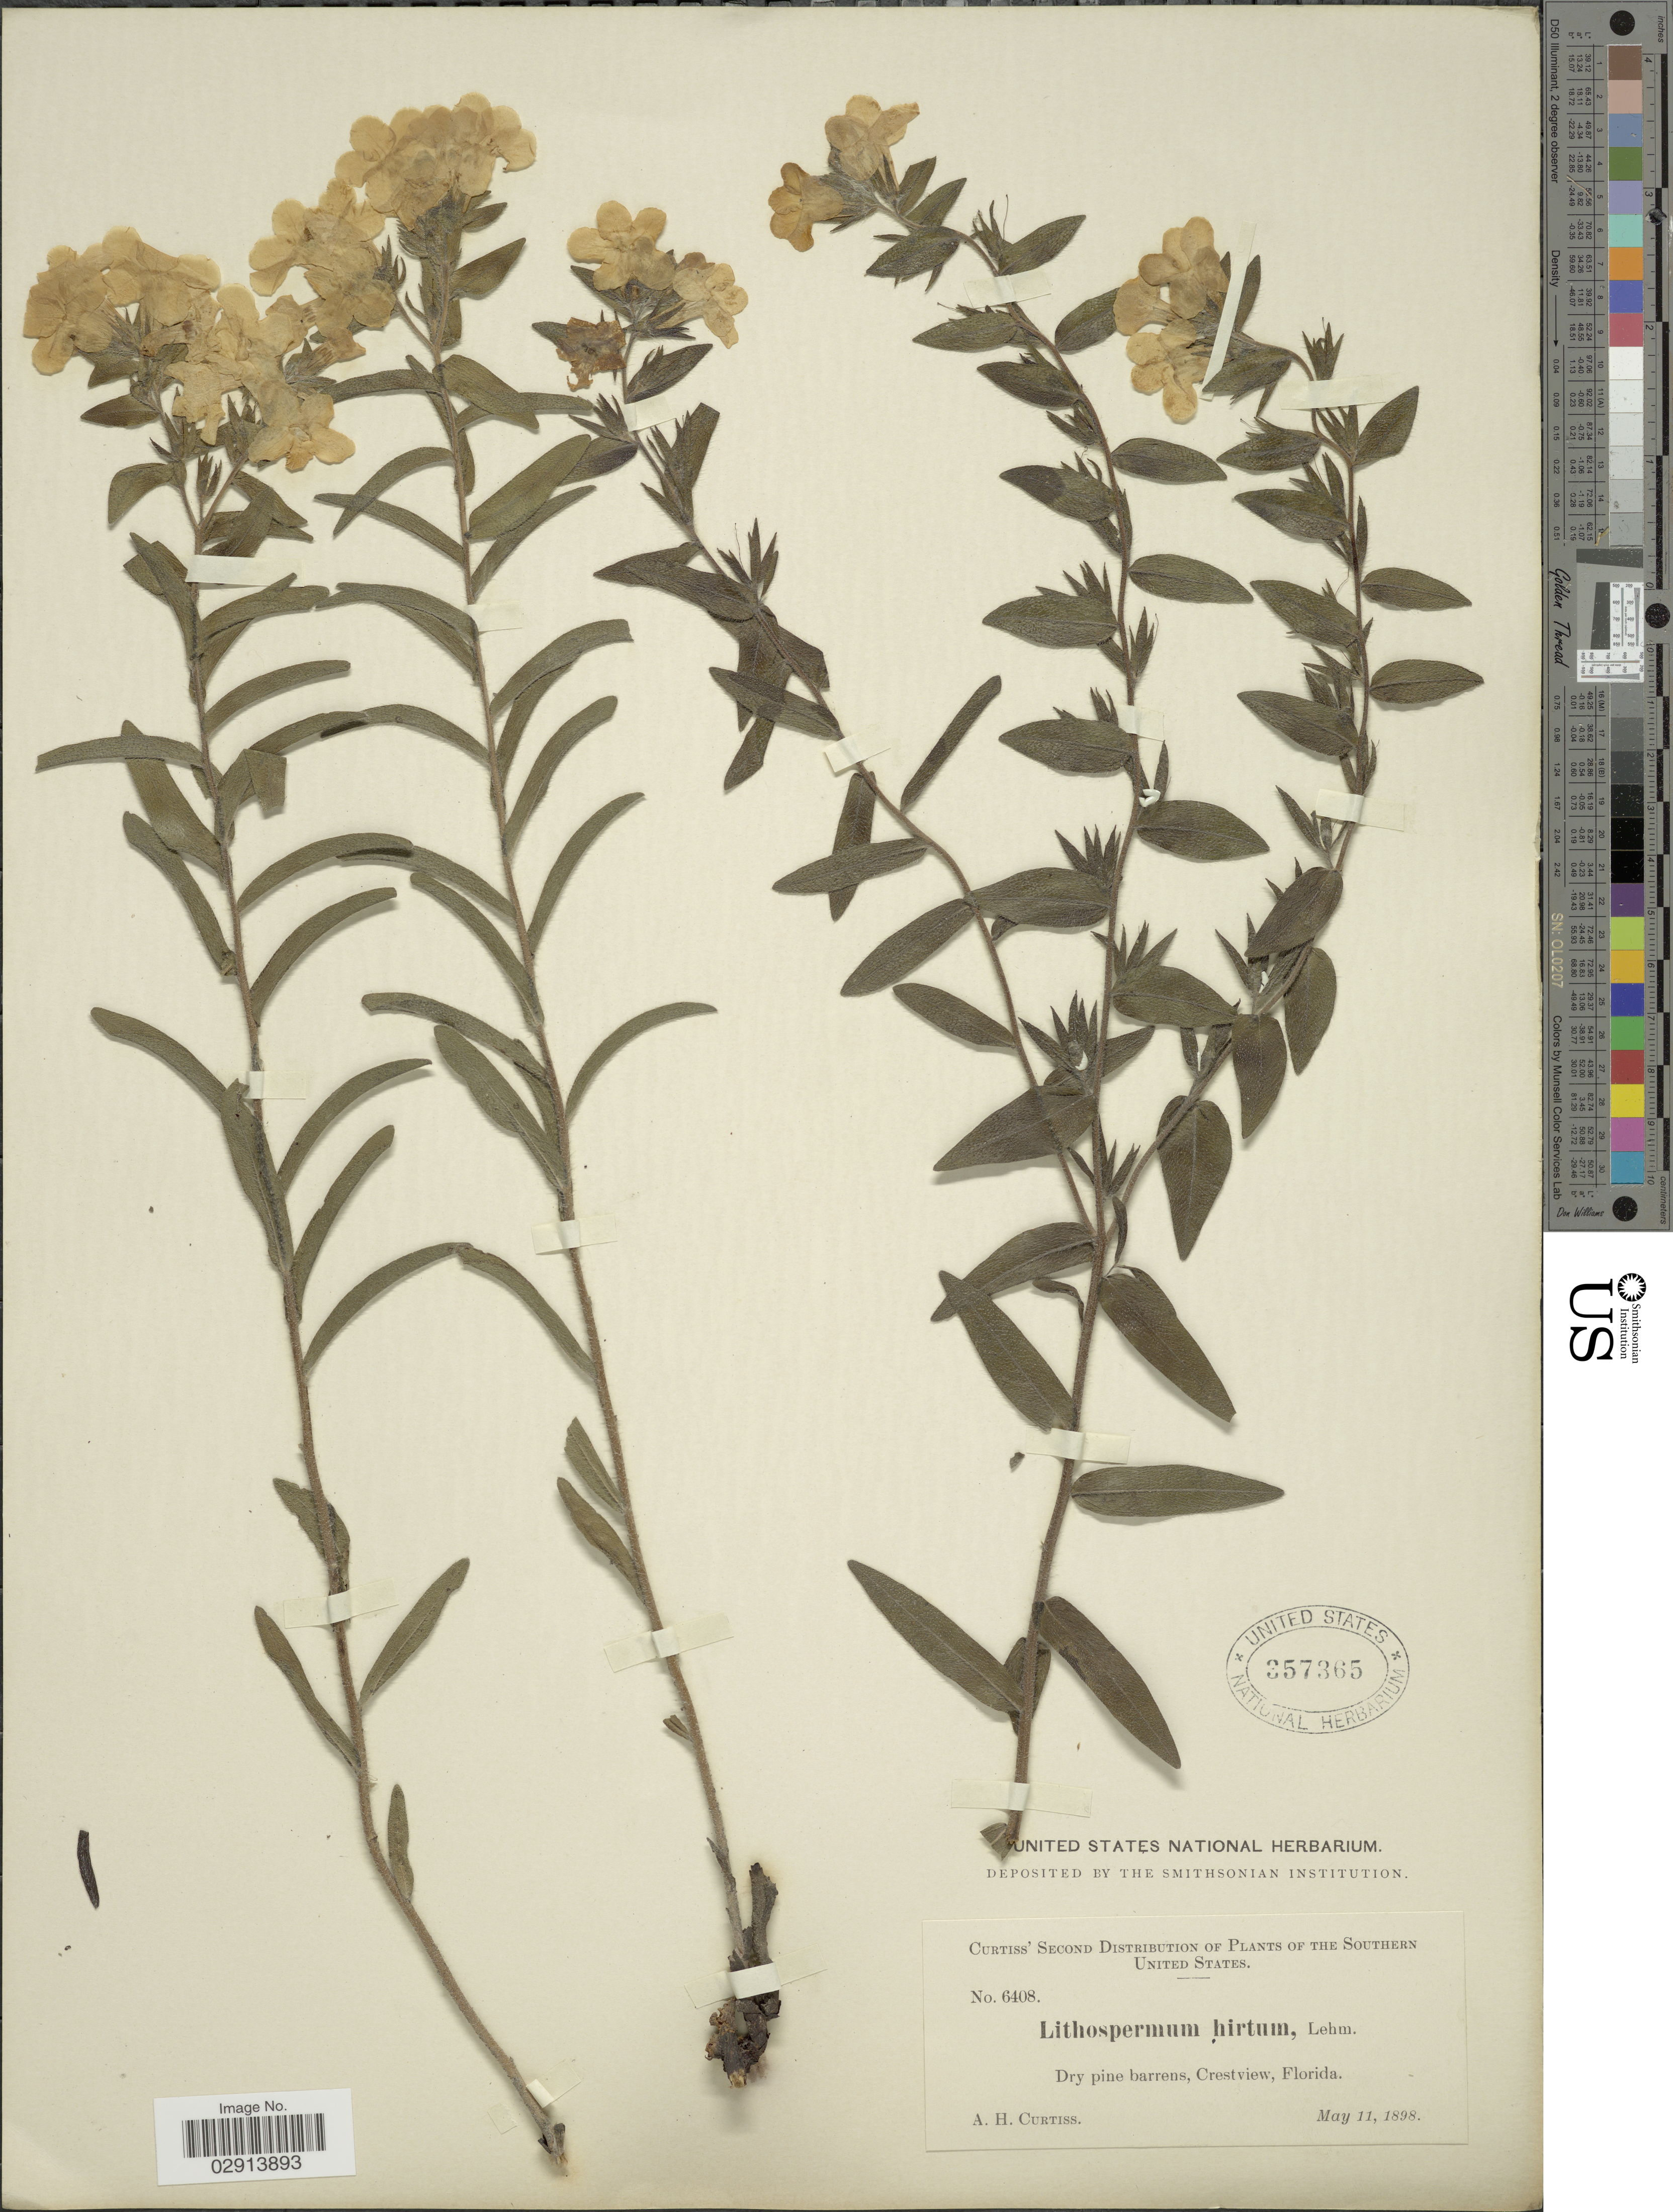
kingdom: Plantae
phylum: Tracheophyta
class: Magnoliopsida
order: Boraginales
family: Boraginaceae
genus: Lithospermum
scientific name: Lithospermum caroliniense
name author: (J.F. Gmel.) MacMill.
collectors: A. H. Curtiss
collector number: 6408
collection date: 1898-05-11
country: United States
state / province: Florida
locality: Southern United States. Dry pine barrens, Crestview.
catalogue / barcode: US 357365